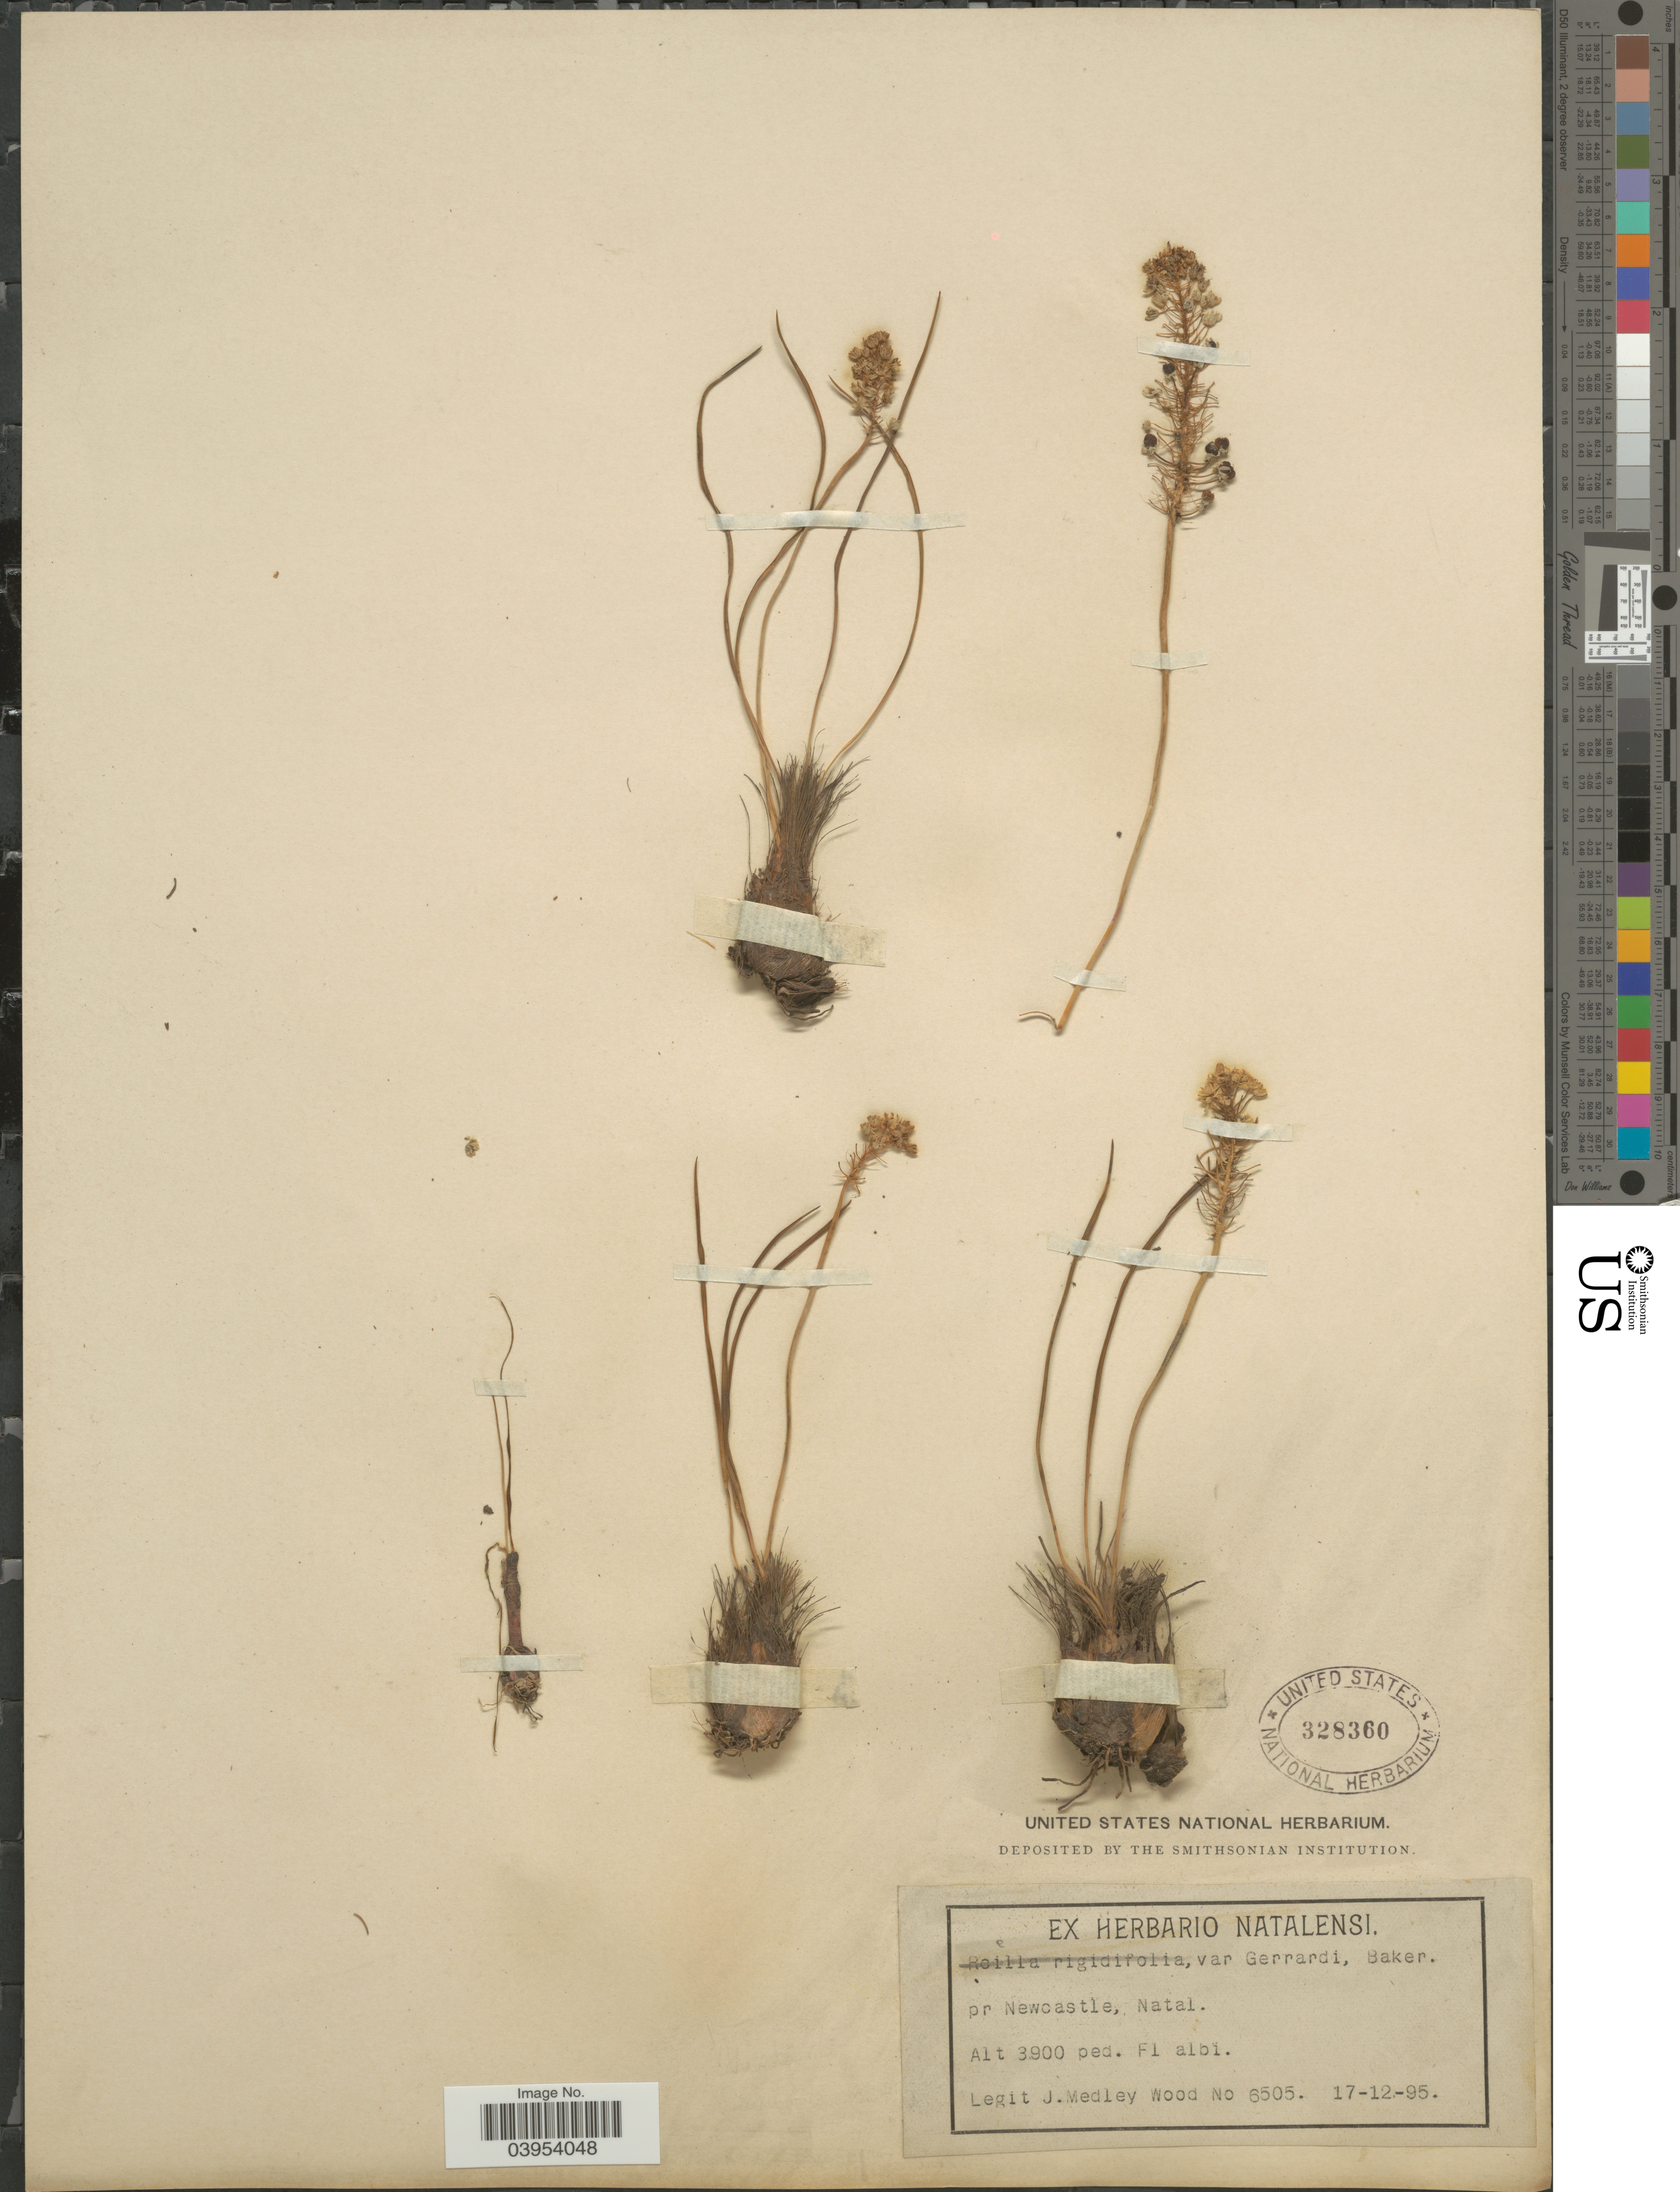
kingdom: Plantae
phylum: Tracheophyta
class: Liliopsida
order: Asparagales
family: Asphodelaceae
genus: Bulbinella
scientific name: Bulbinella sp.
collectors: J. Medley Wood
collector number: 6505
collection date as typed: Transcribed d/m/y: 17/12/95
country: South Africa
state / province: KwaZulu-Natal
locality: Pr Newcastle, Natal.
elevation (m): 1189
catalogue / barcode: US 328360